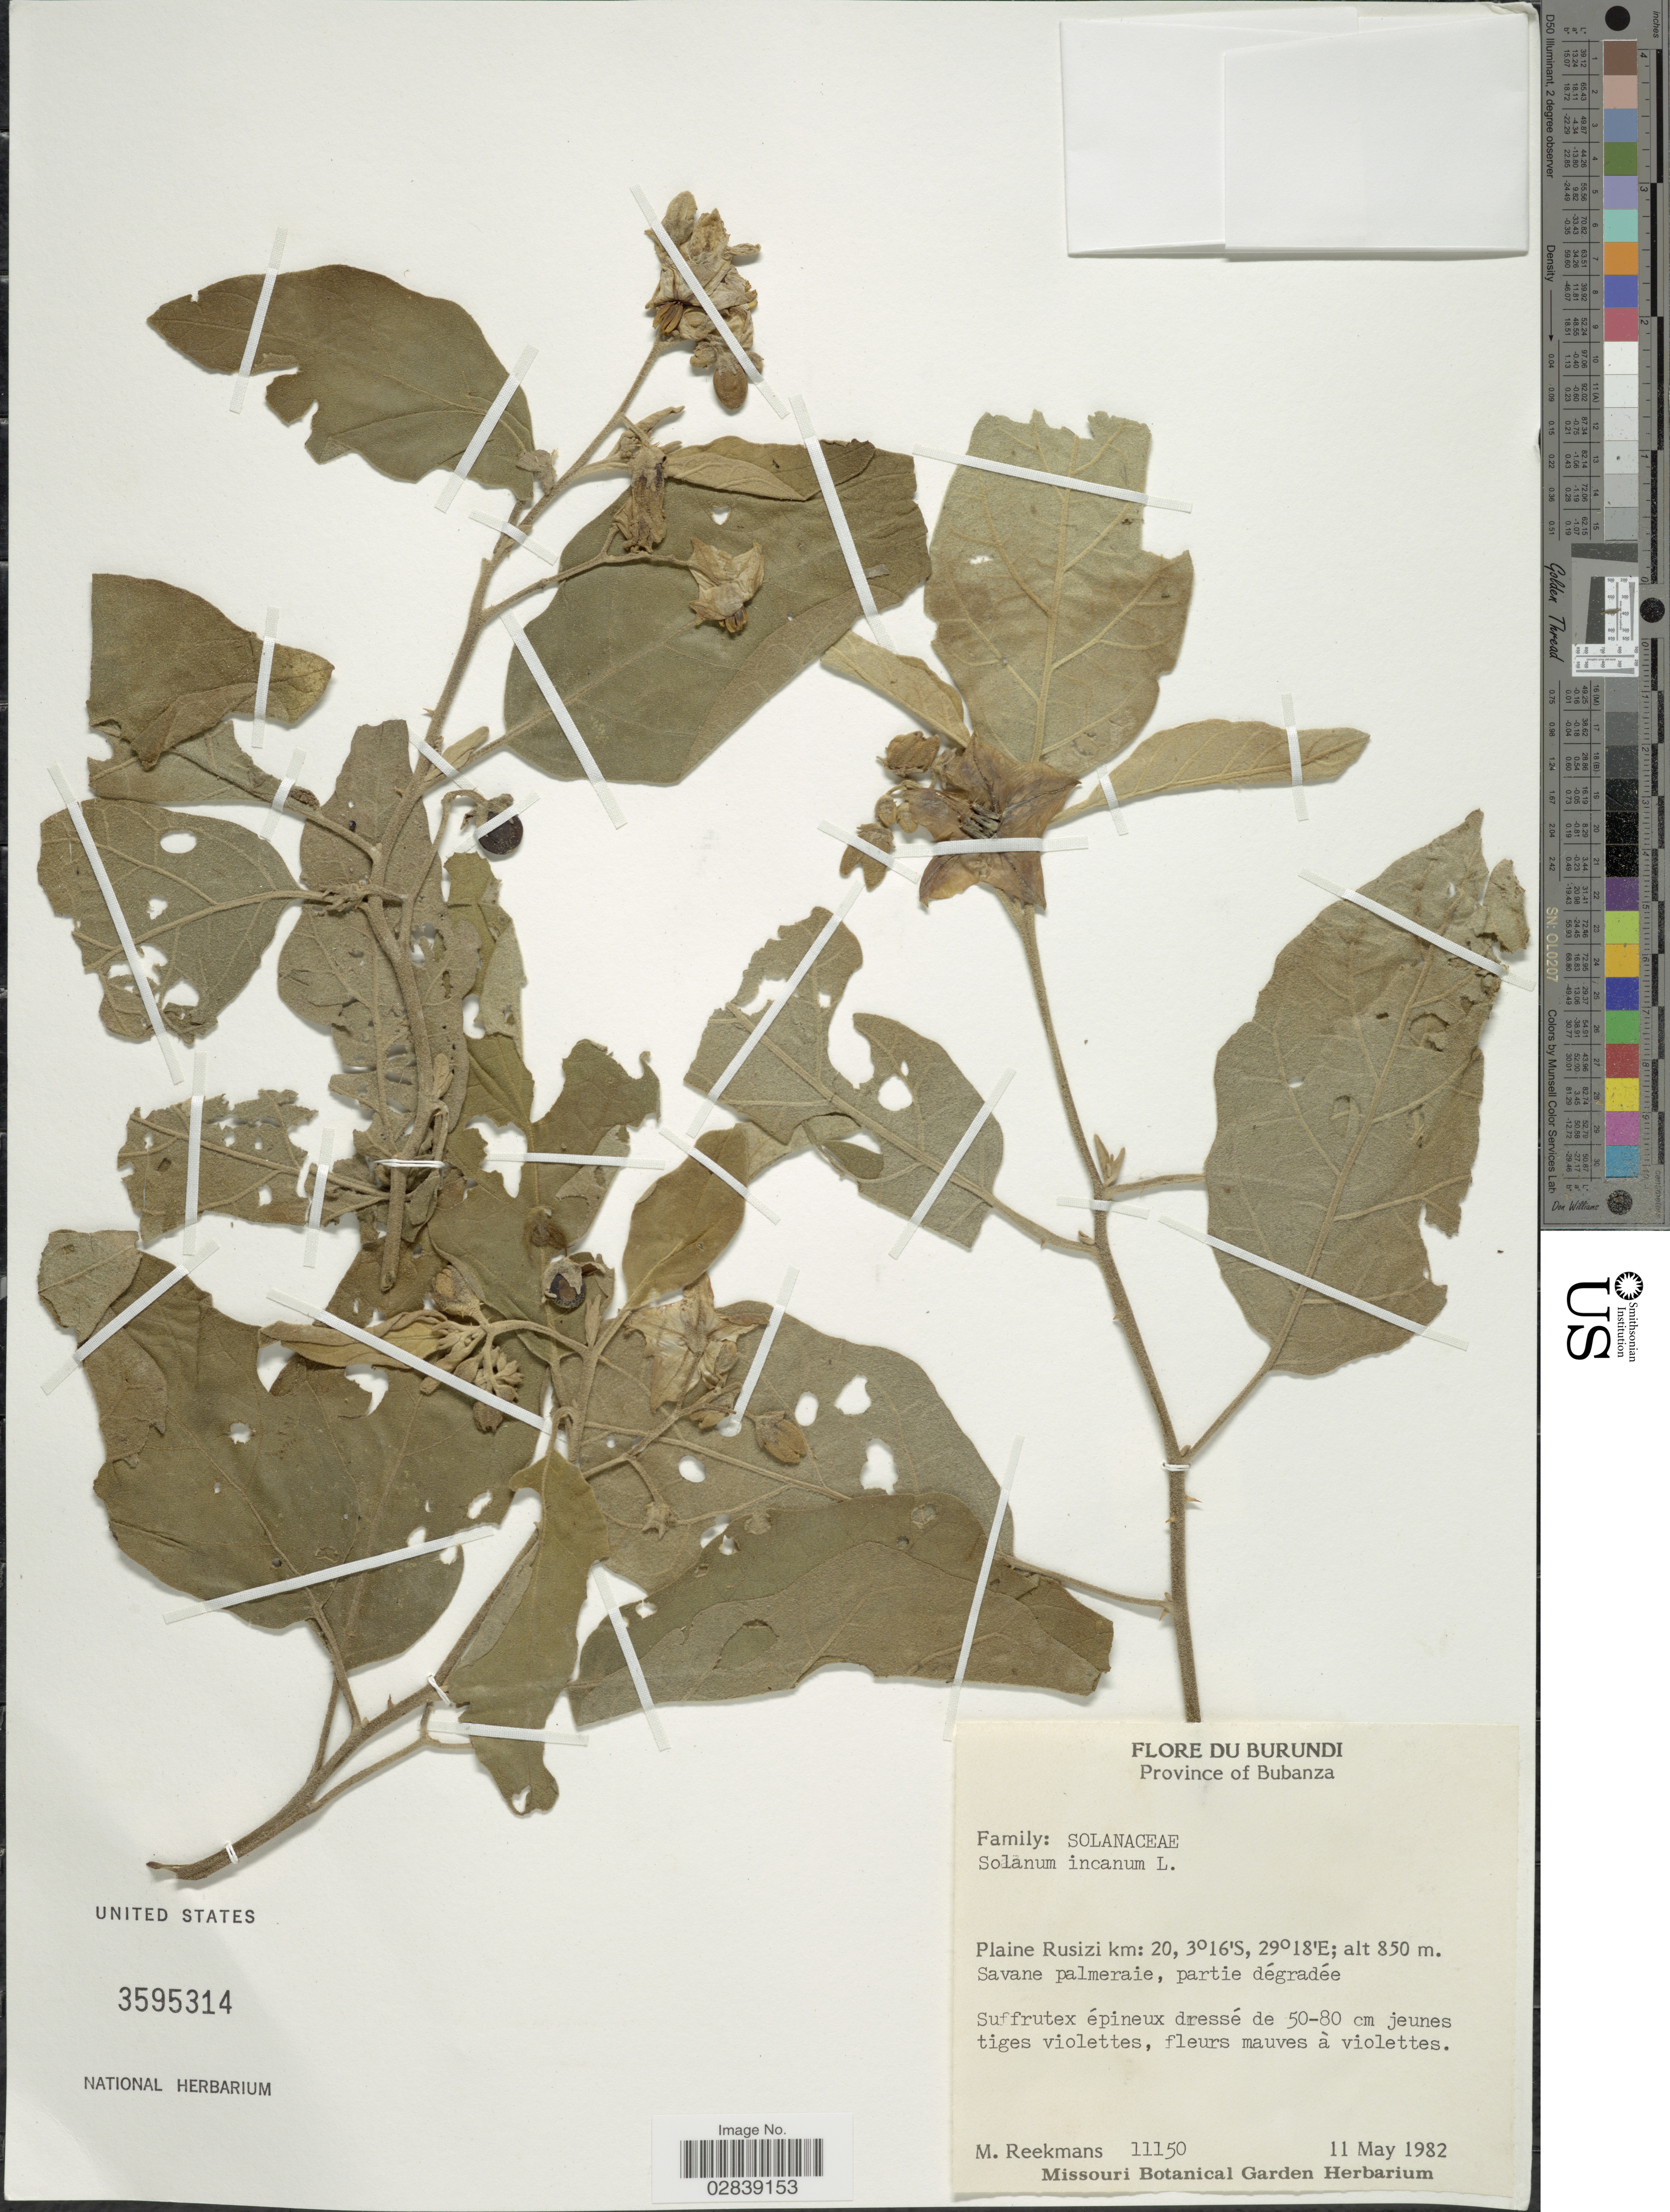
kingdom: Plantae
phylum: Tracheophyta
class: Magnoliopsida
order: Solanales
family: Solanaceae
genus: Solanum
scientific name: Solanum incanum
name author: L.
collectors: M. Reekmans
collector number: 11150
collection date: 1982-05-11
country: Burundi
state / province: Bubanza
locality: Province of Bubanza. Plaine Rusizi km:20.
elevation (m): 850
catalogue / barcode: US 3595314